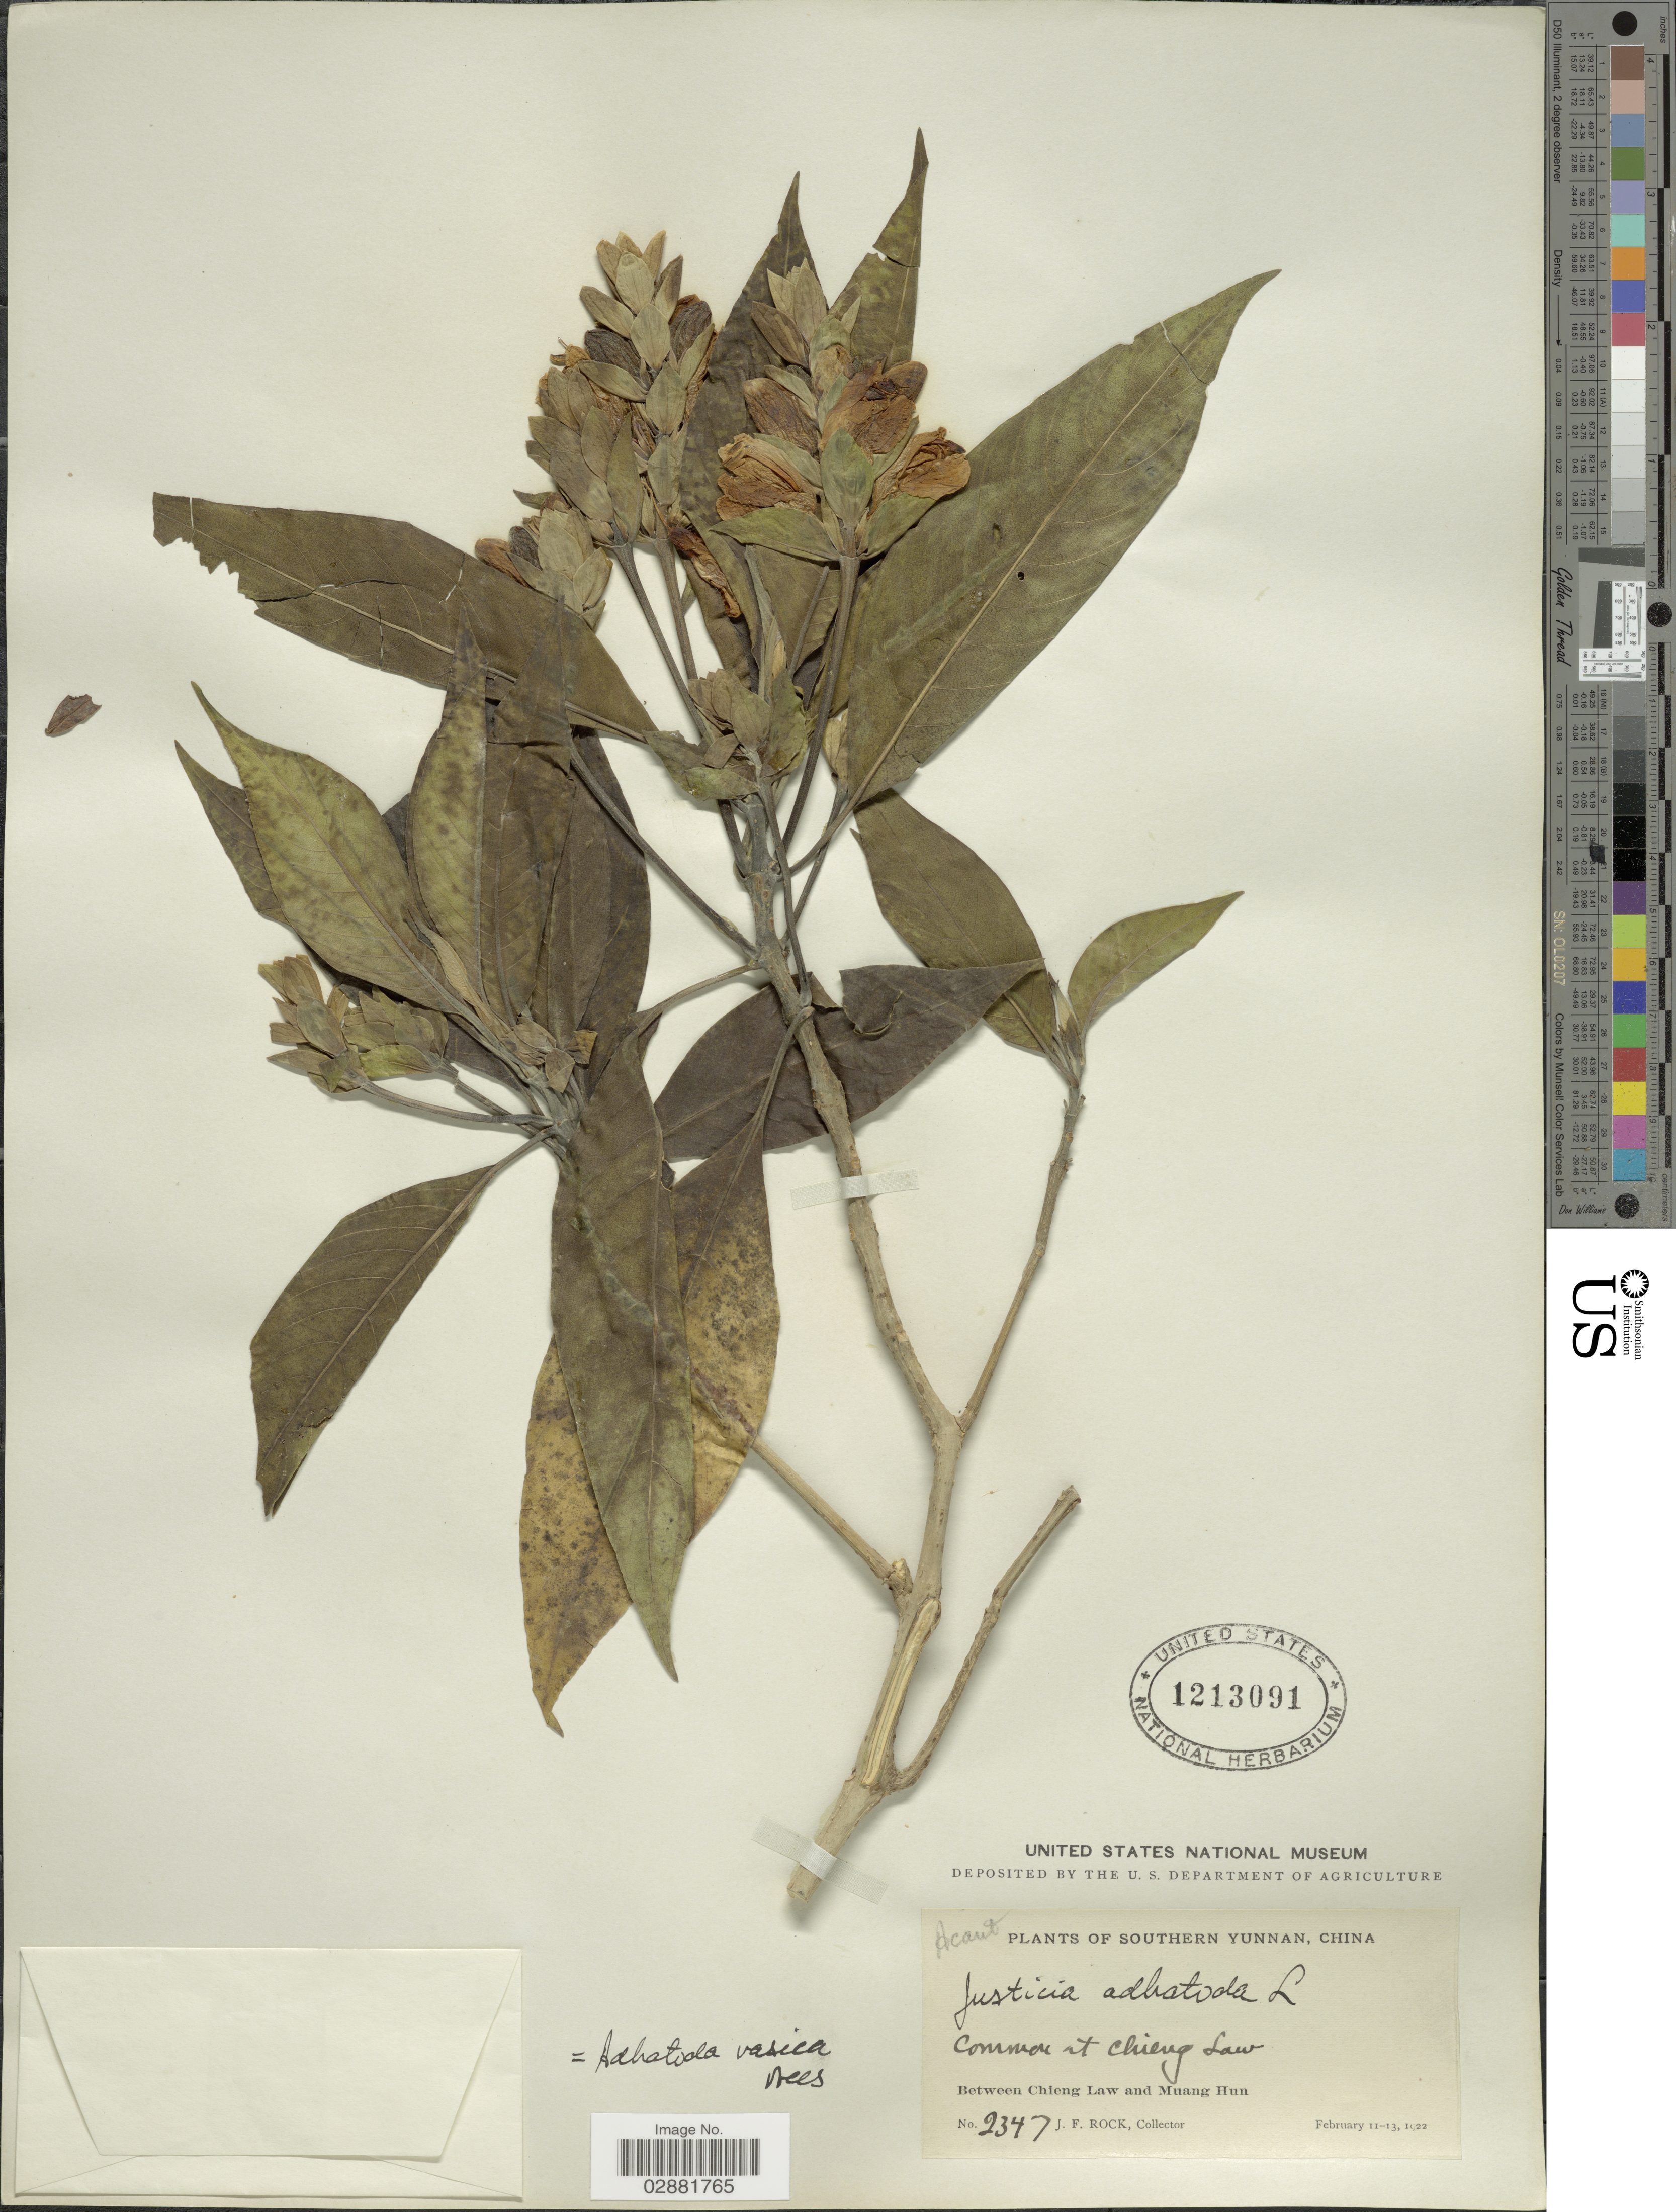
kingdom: Plantae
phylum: Tracheophyta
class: Magnoliopsida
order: Lamiales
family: Acanthaceae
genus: Justicia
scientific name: Justicia adhatoda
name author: L.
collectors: J. Rock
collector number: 2347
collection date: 1922-02-11/1922-02-13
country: China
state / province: Yunnan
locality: Common at Chieng Law, Southern Yunnan, Between Chieng Law and Muang Hun.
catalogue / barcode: US 1213091